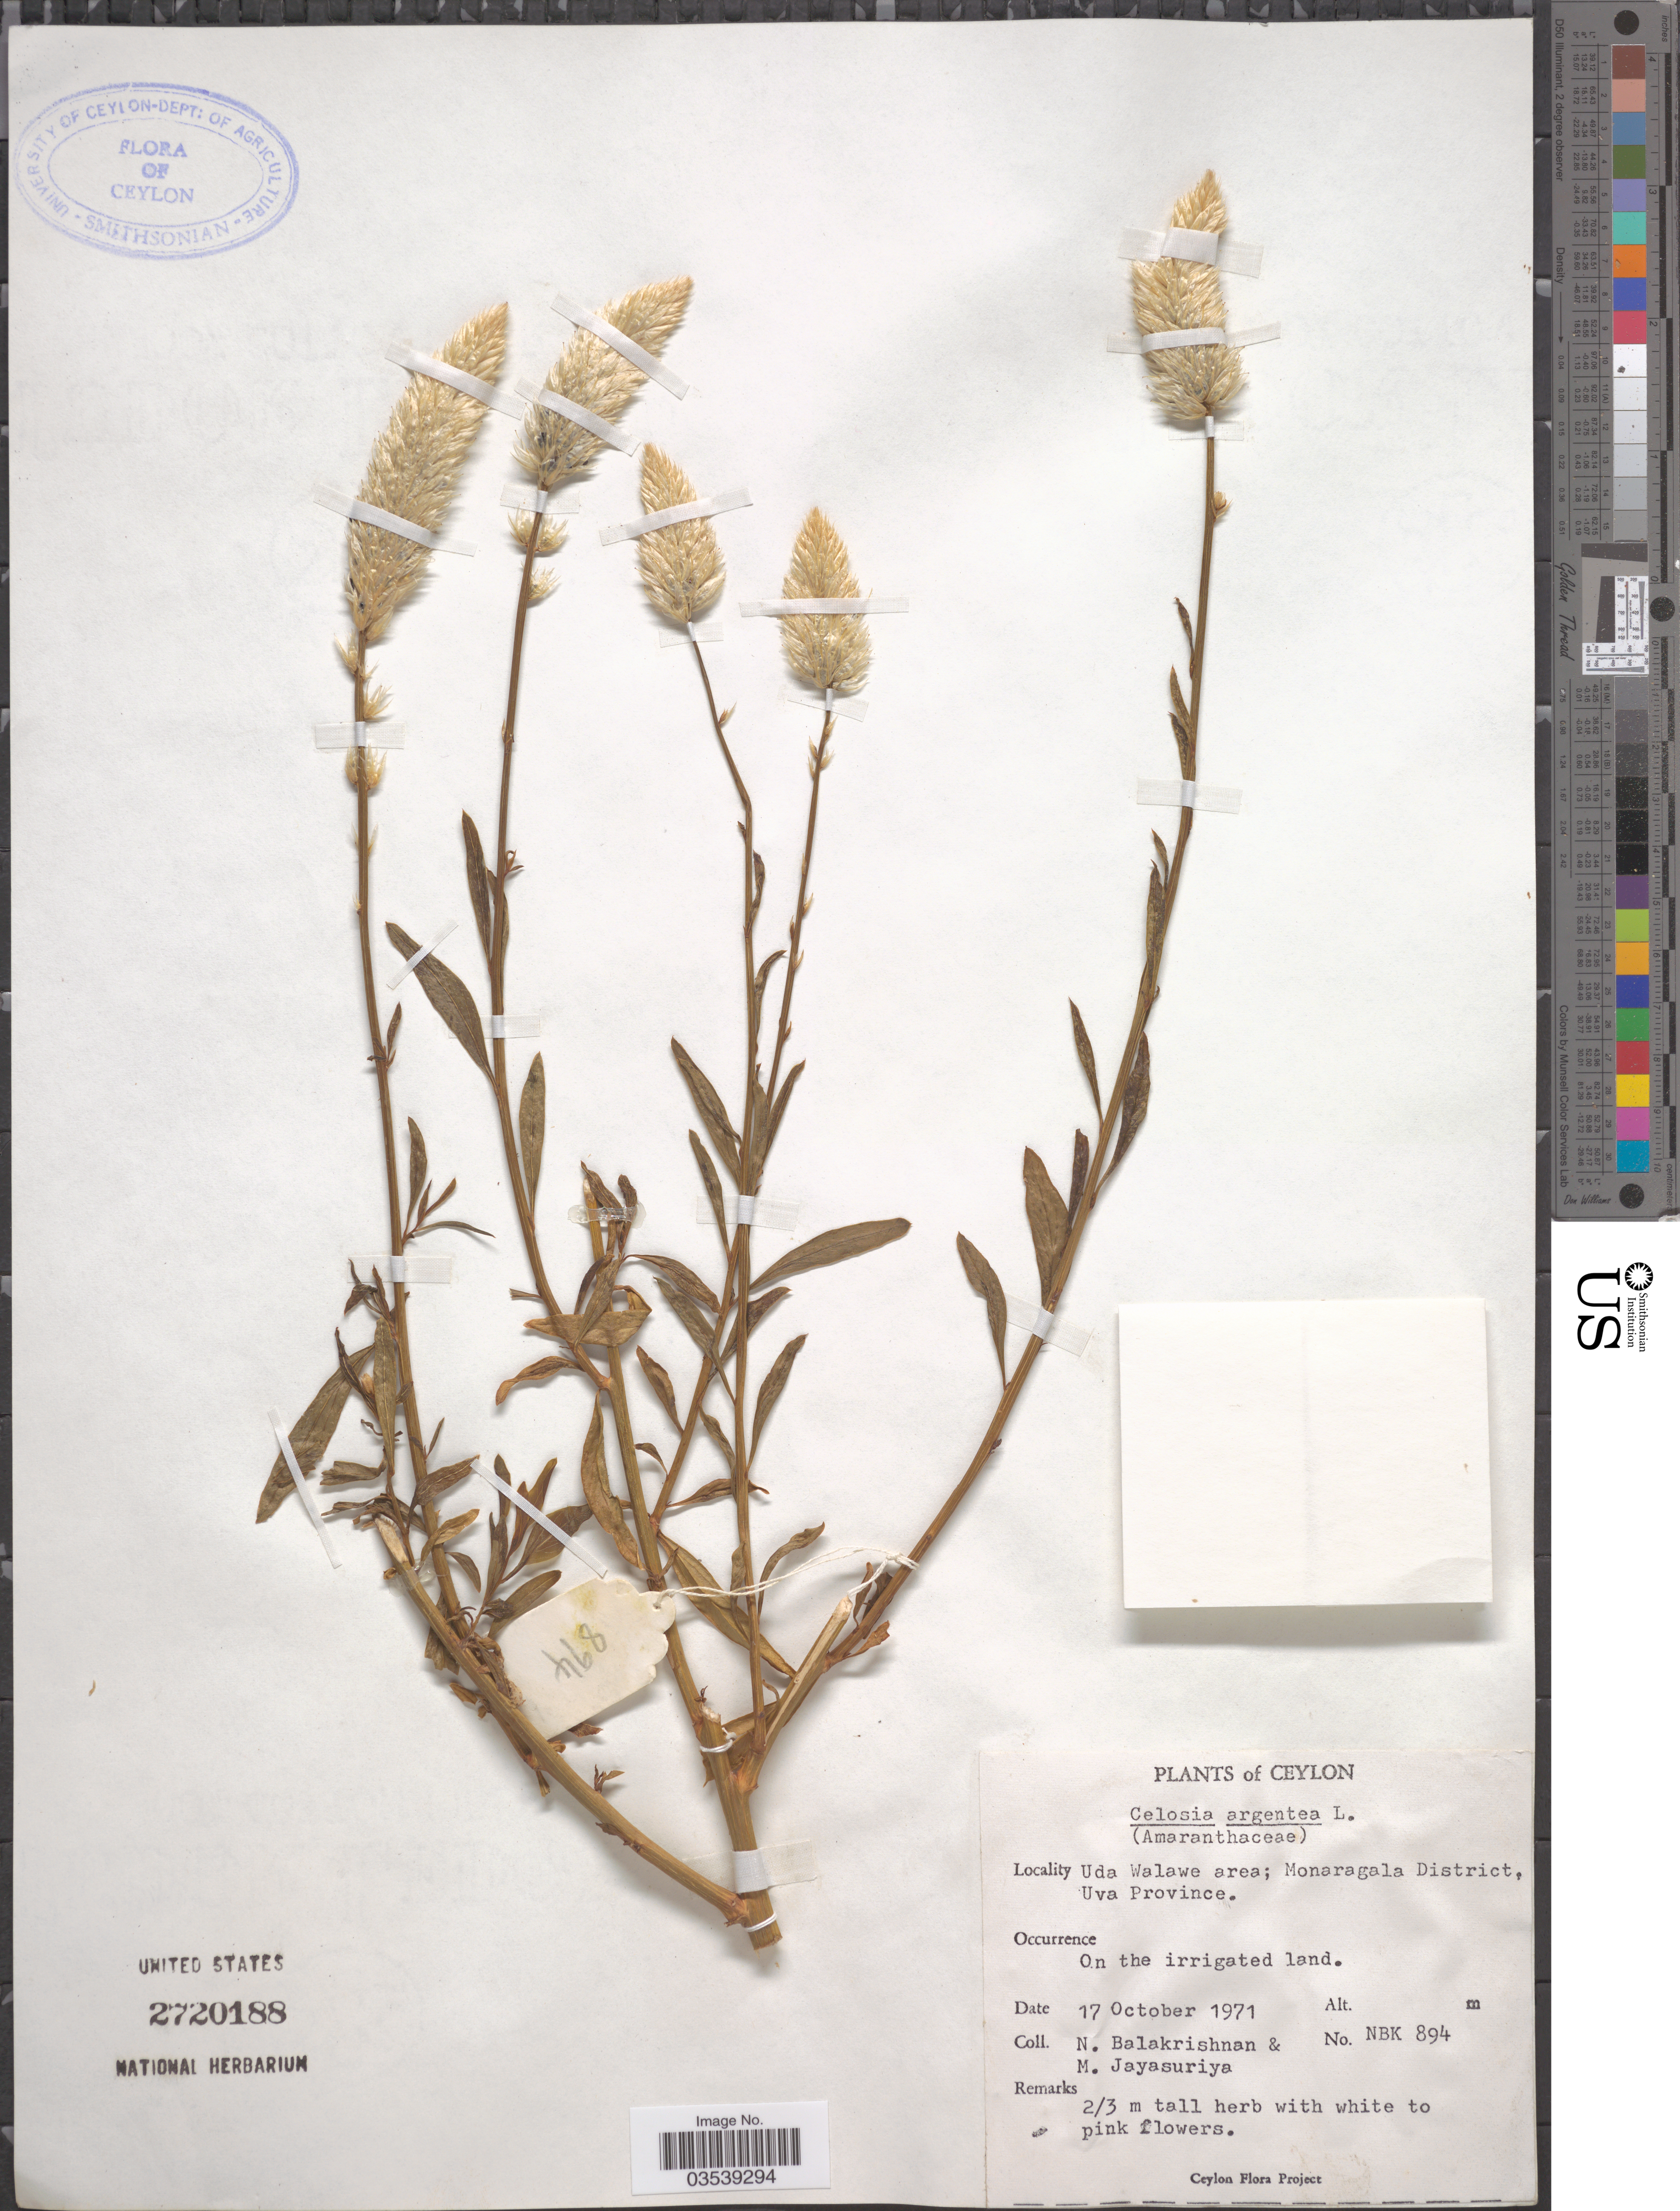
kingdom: Plantae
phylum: Tracheophyta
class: Magnoliopsida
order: Caryophyllales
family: Amaranthaceae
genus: Celosia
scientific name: Celosia argentea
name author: L.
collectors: N. Balakrishnan & M. Jayasuriya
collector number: NBK 894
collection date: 1971-10-17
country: Sri Lanka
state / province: Uva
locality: Ceylon. Uda Walawe area; Monaragala District.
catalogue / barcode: US 2720188